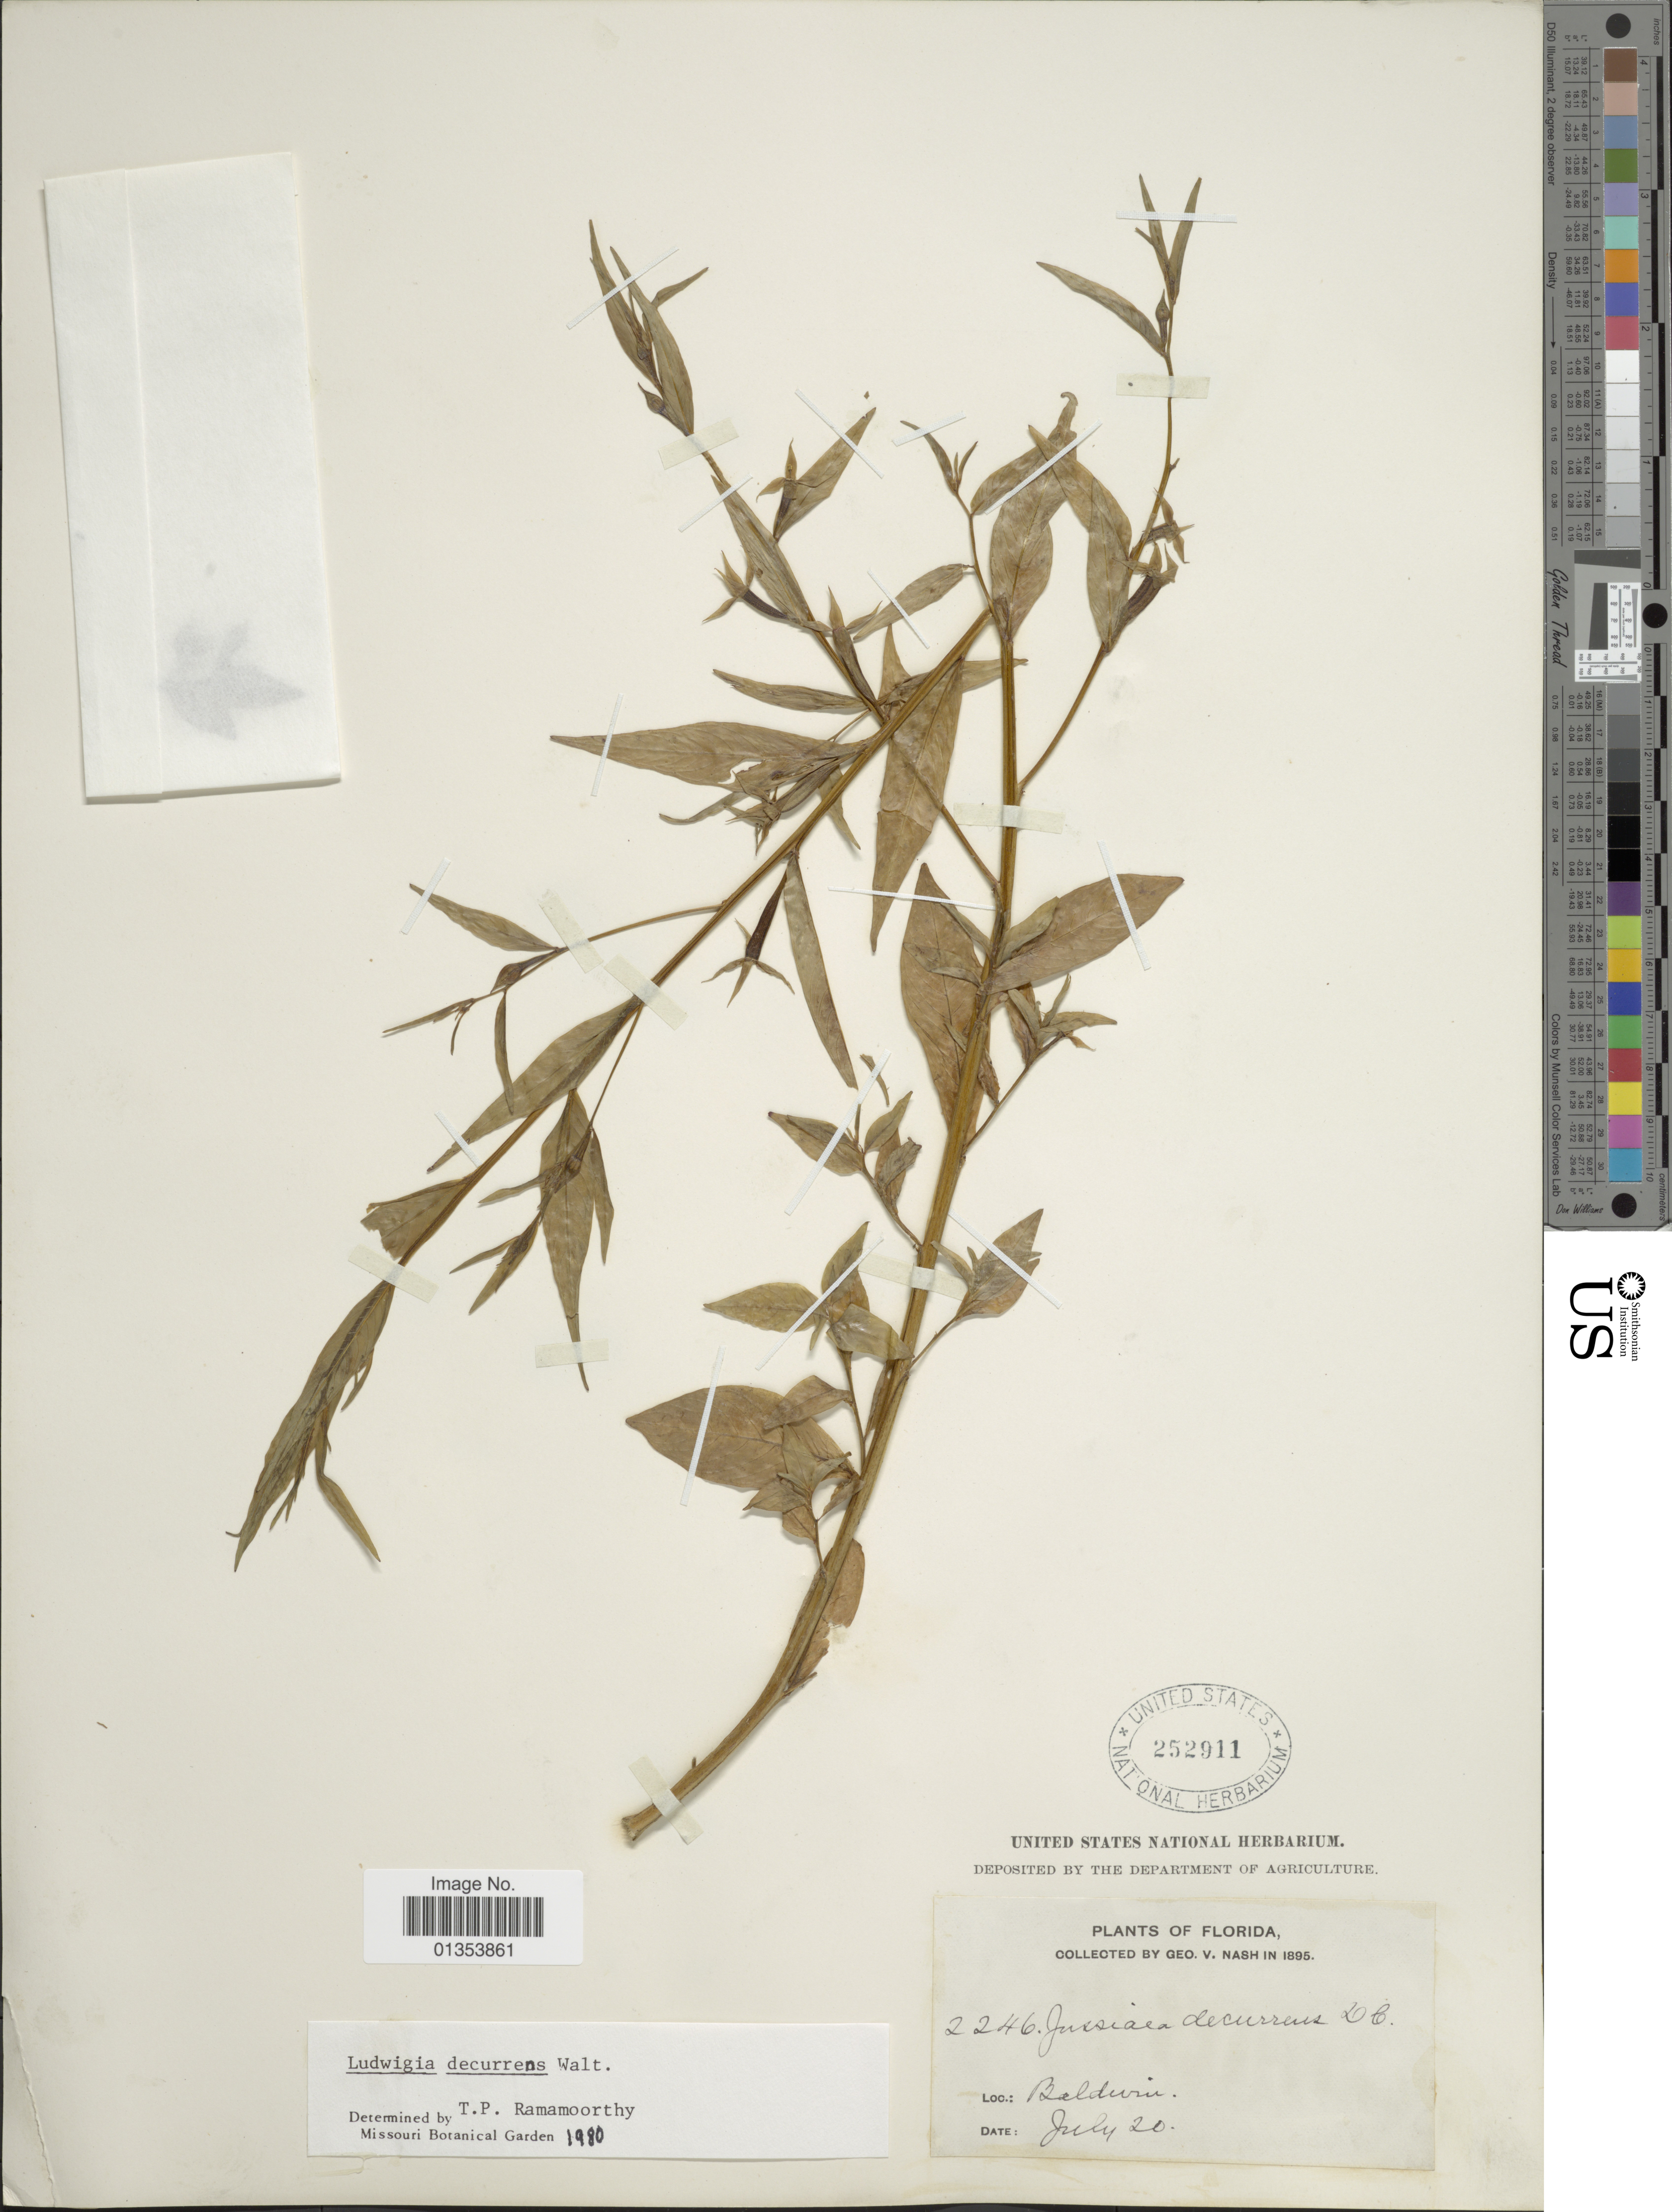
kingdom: Plantae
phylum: Tracheophyta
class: Magnoliopsida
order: Myrtales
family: Onagraceae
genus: Ludwigia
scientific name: Ludwigia decurrens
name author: Walter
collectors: G. V. Nash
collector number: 2246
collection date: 1895-07-20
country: United States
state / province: Florida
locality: Baldwin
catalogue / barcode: US 252911